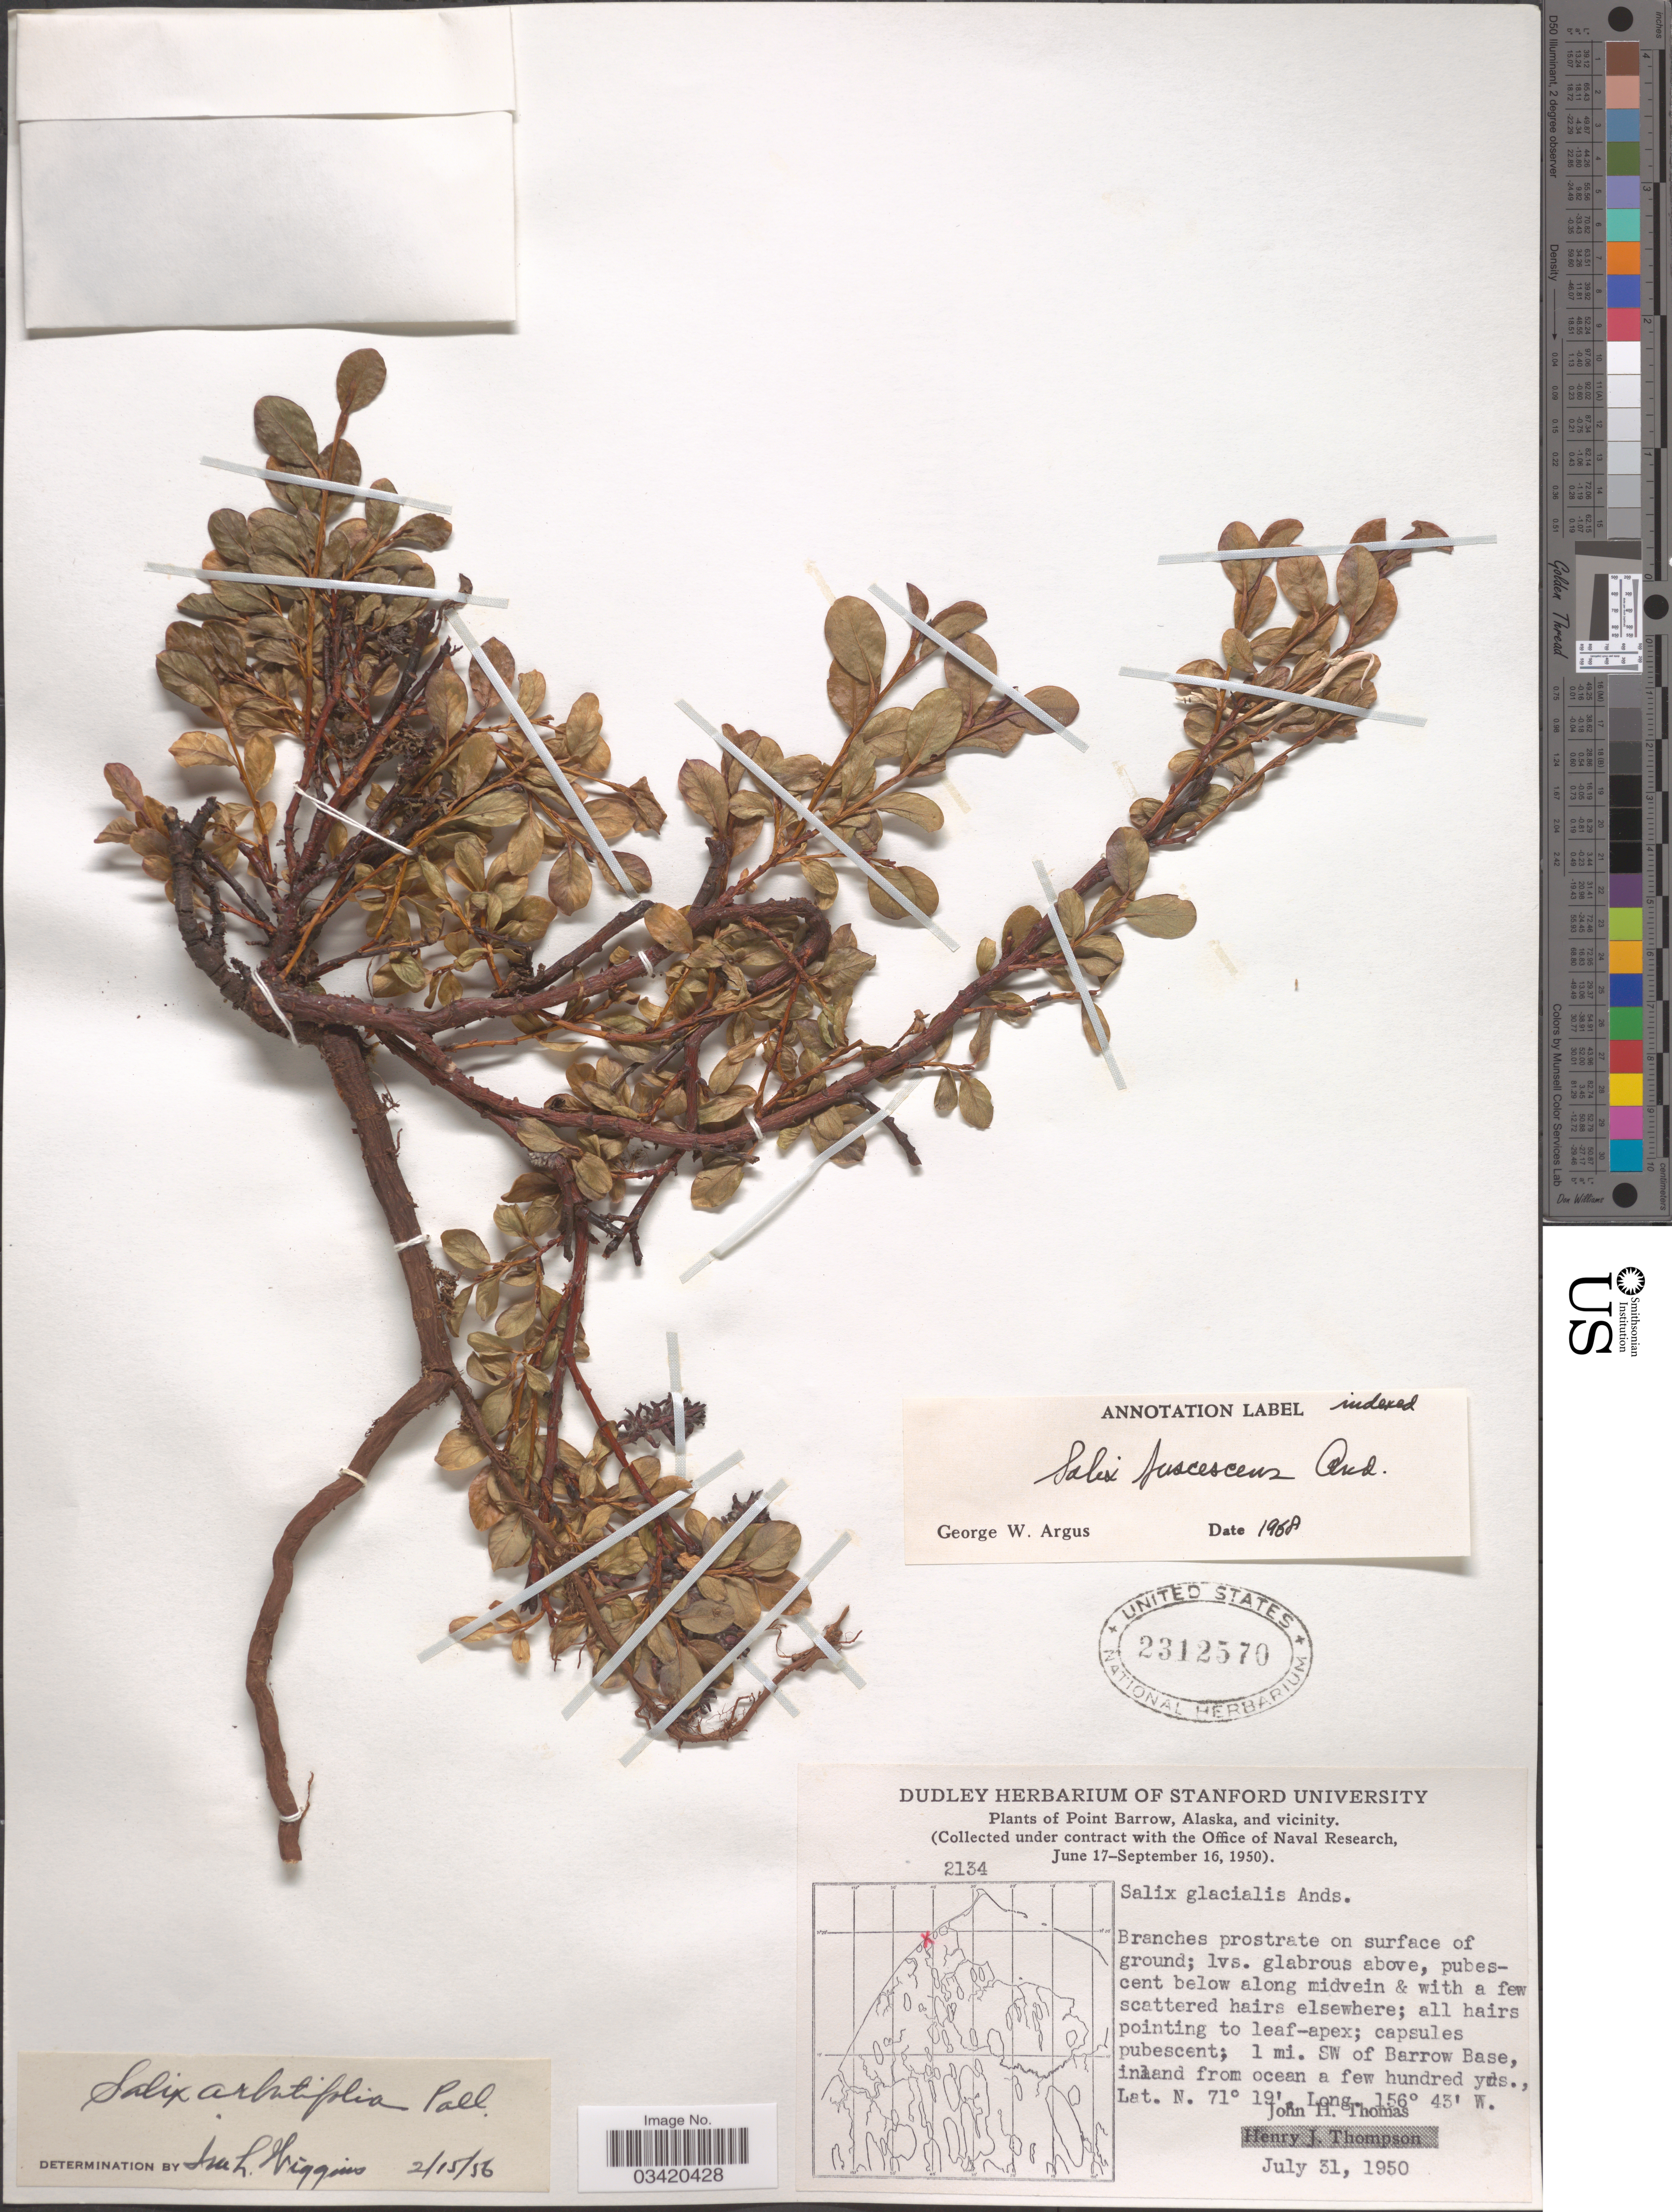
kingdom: Plantae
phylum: Tracheophyta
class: Magnoliopsida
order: Malpighiales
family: Salicaceae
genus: Salix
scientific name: Salix fuscescens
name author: Andersson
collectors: J. H. Thomas & H. Thompson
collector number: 2134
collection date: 1950-07-31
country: United States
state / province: Alaska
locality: Point Barrow, Alaska, and vicinity. 1 mi. SW of Barrow Base, inland from ocean a few hundred yds.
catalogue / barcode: US 2312570